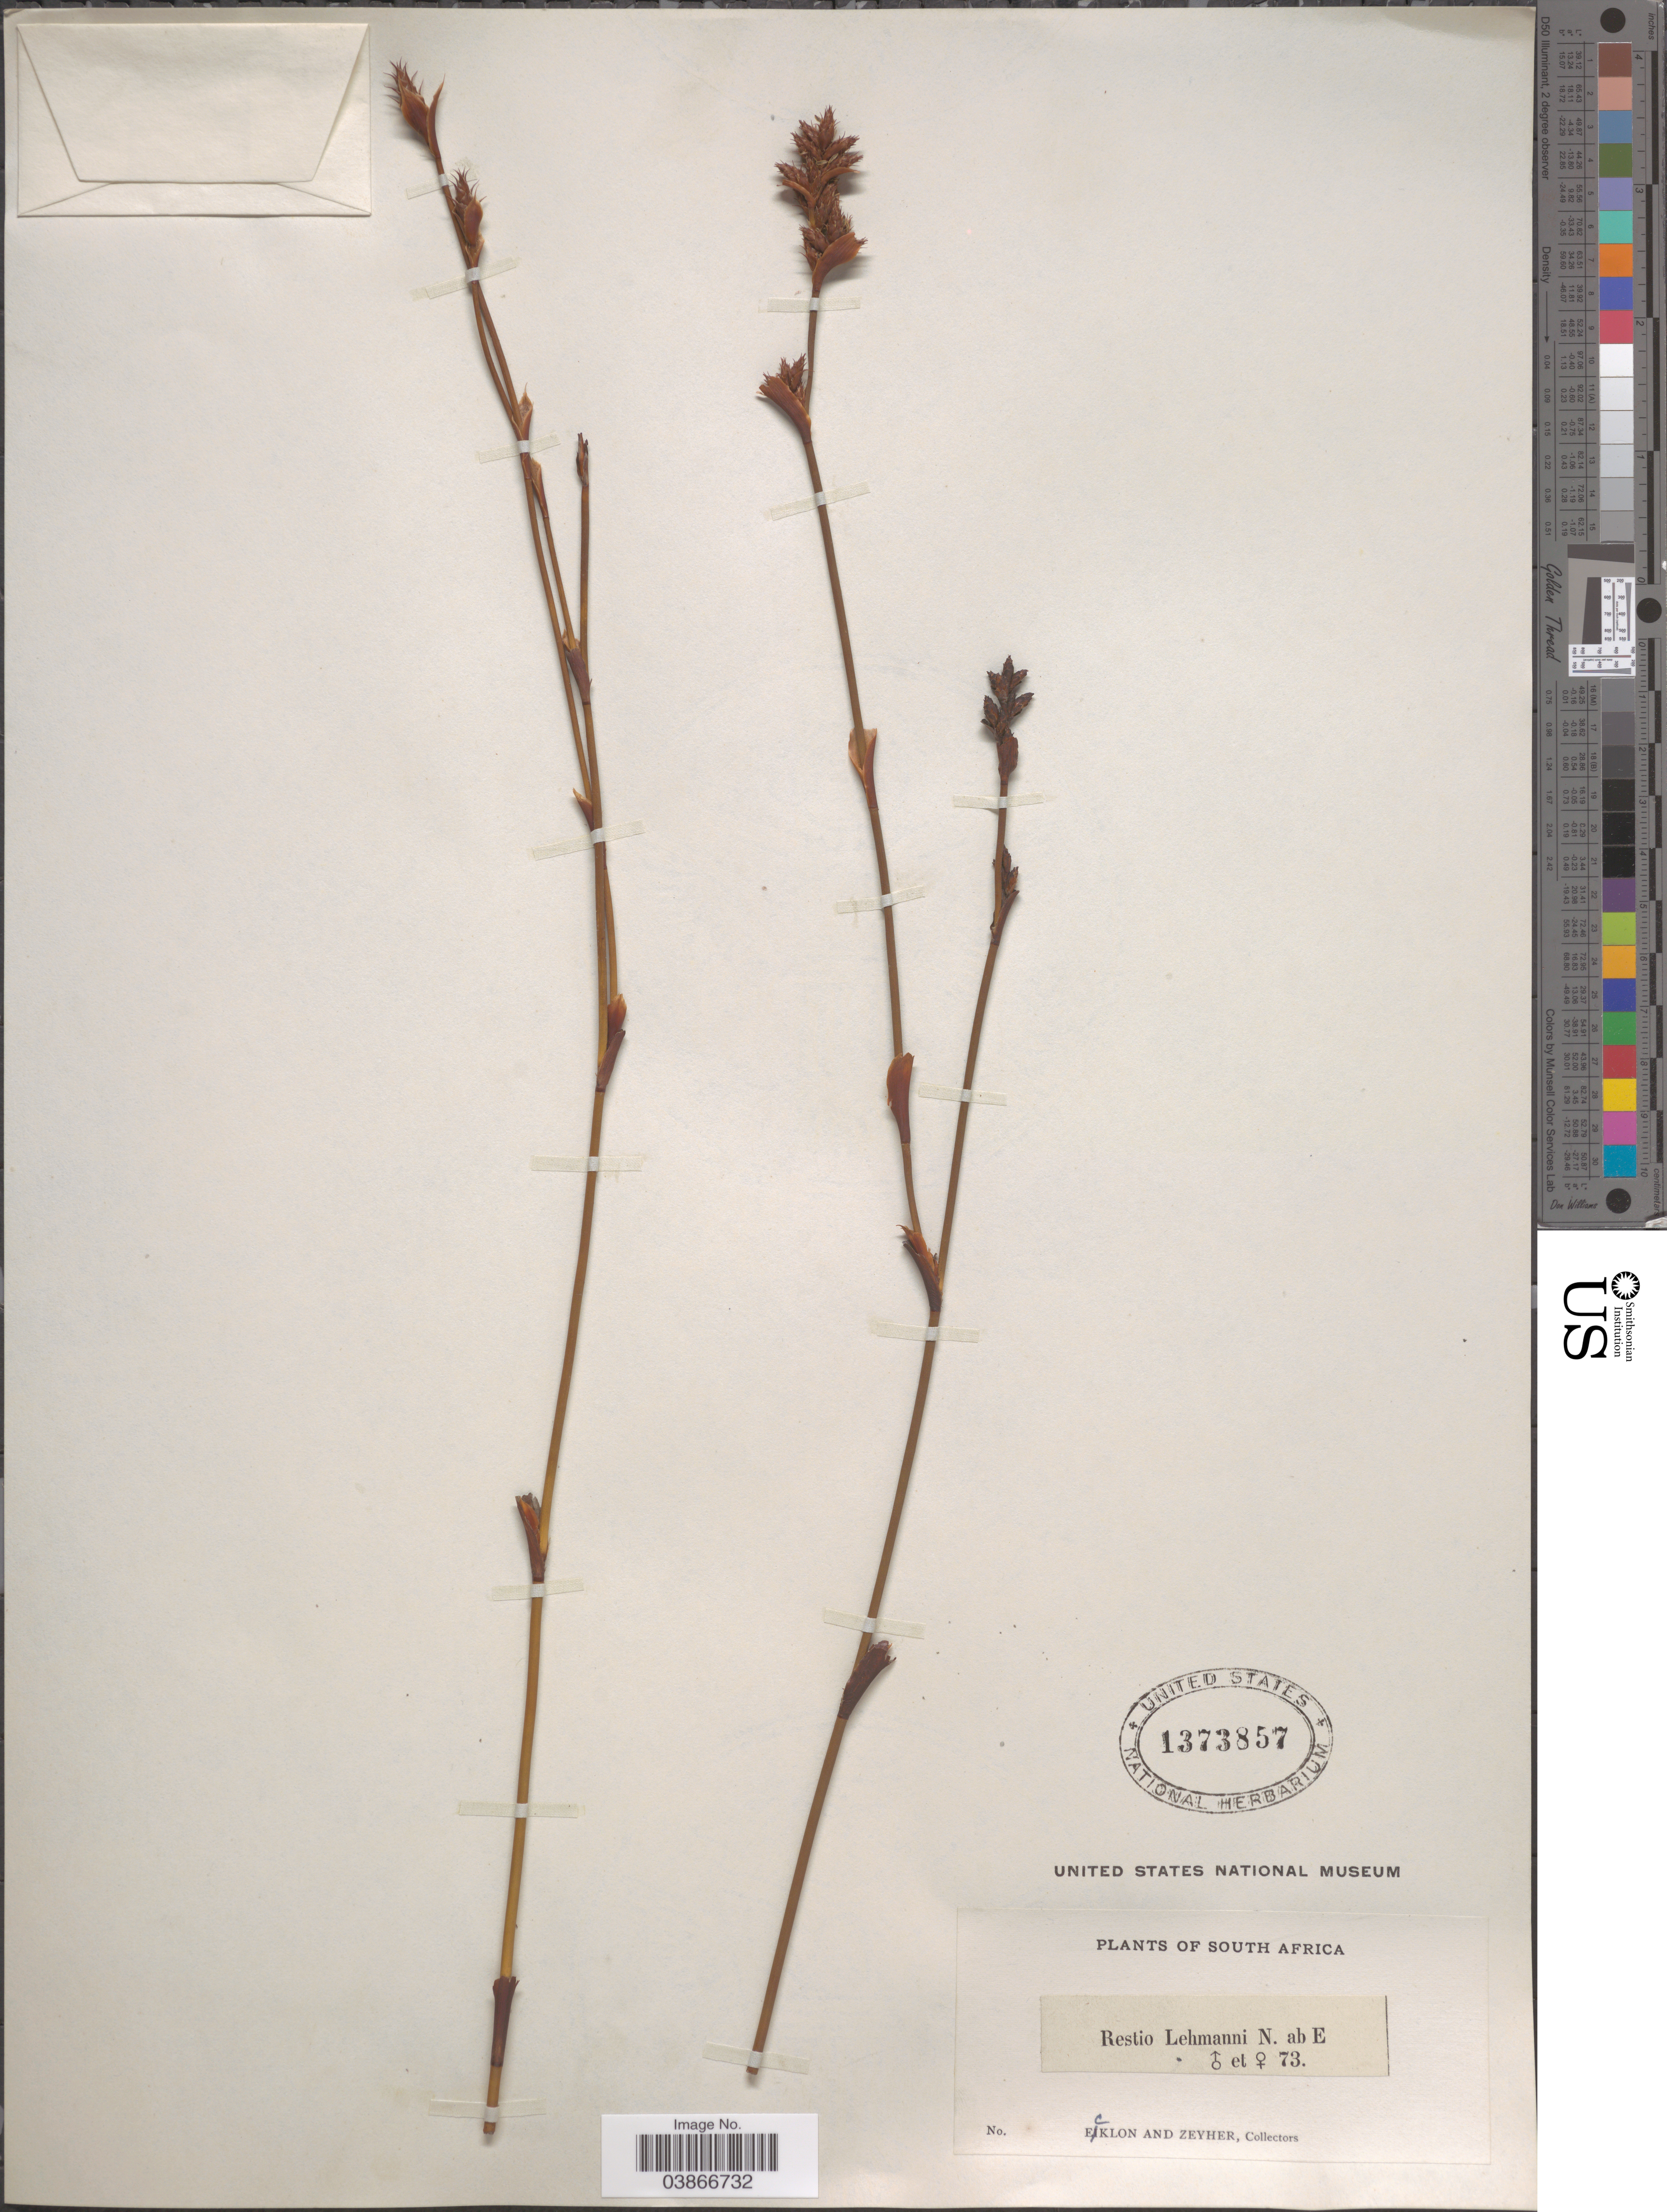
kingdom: Plantae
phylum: Tracheophyta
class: Liliopsida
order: Poales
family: Restionaceae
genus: Restio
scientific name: Restio lehmannii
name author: Nees ex Mast.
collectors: -. Ecklon & -. Zeyher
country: South Africa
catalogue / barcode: US 1373857